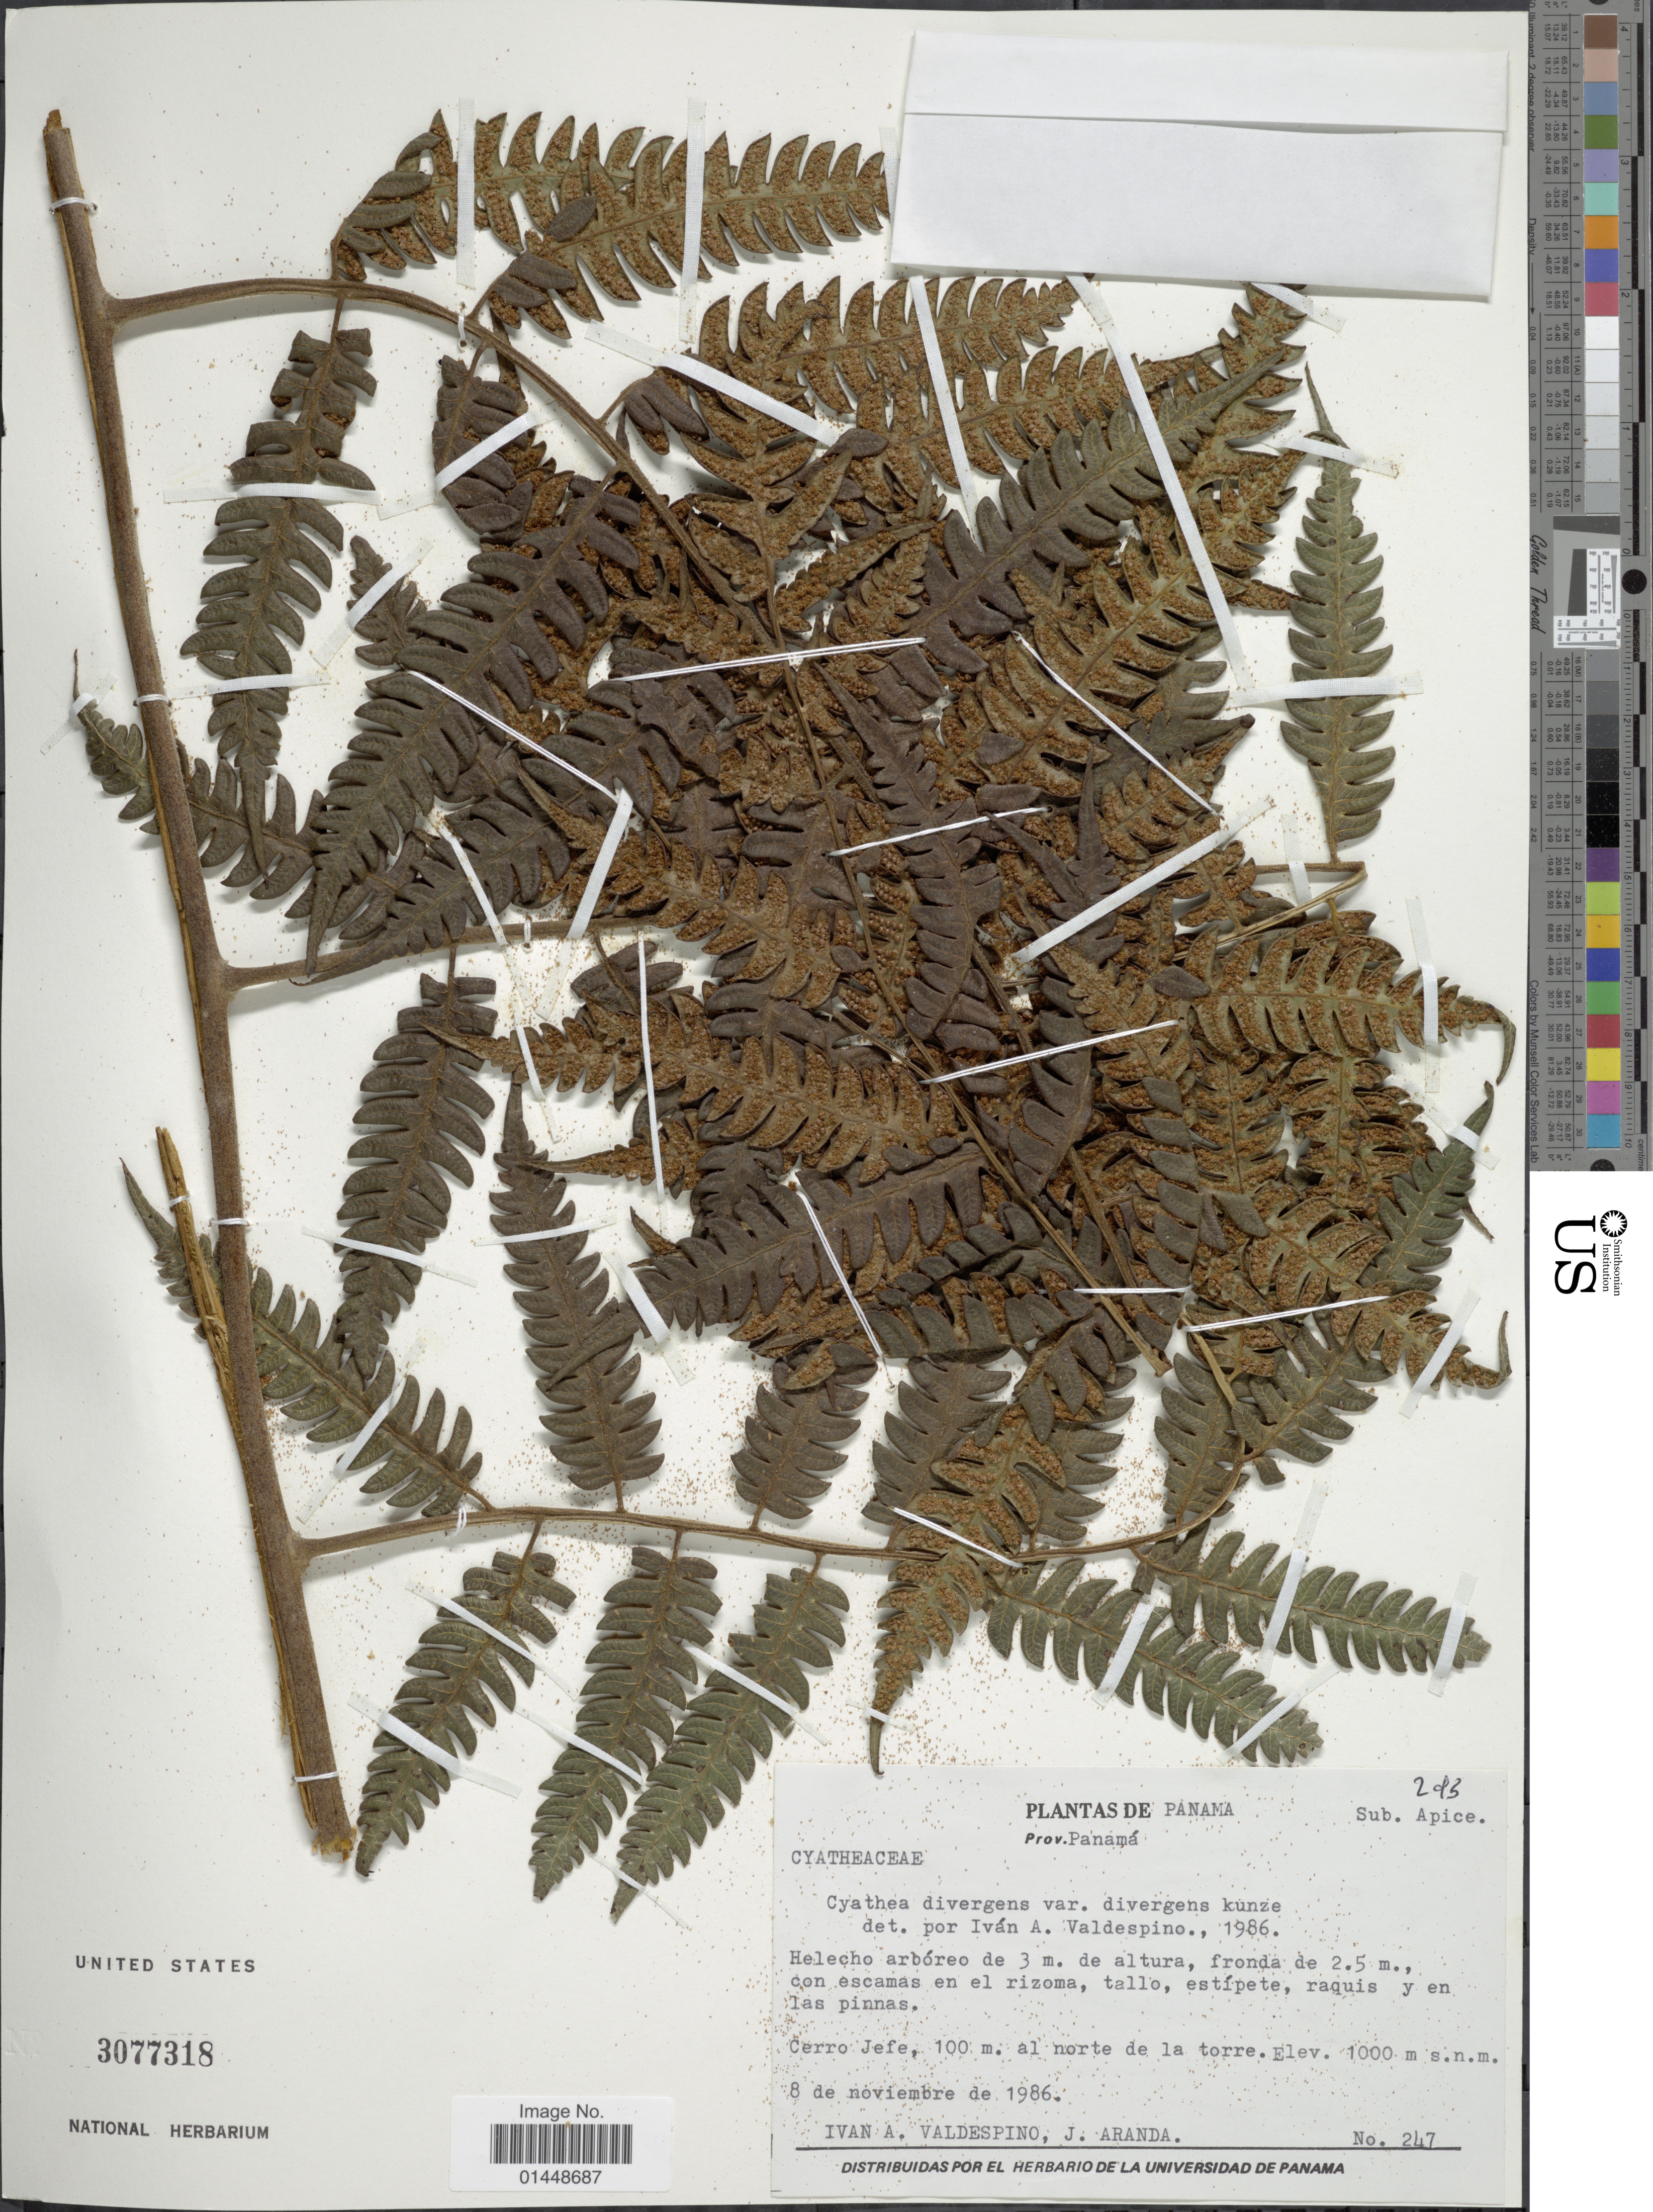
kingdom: Plantae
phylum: Tracheophyta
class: Polypodiopsida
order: Cyatheales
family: Cyatheaceae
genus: Cyathea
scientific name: Cyathea divergens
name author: Kunze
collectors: I. A. Valdespino & J. Aranda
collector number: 247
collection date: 1986-11-08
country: Panama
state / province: Panamá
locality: Prov. Panamá. Cerro Jefe, al norte de la torre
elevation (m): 100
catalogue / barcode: US 3077318